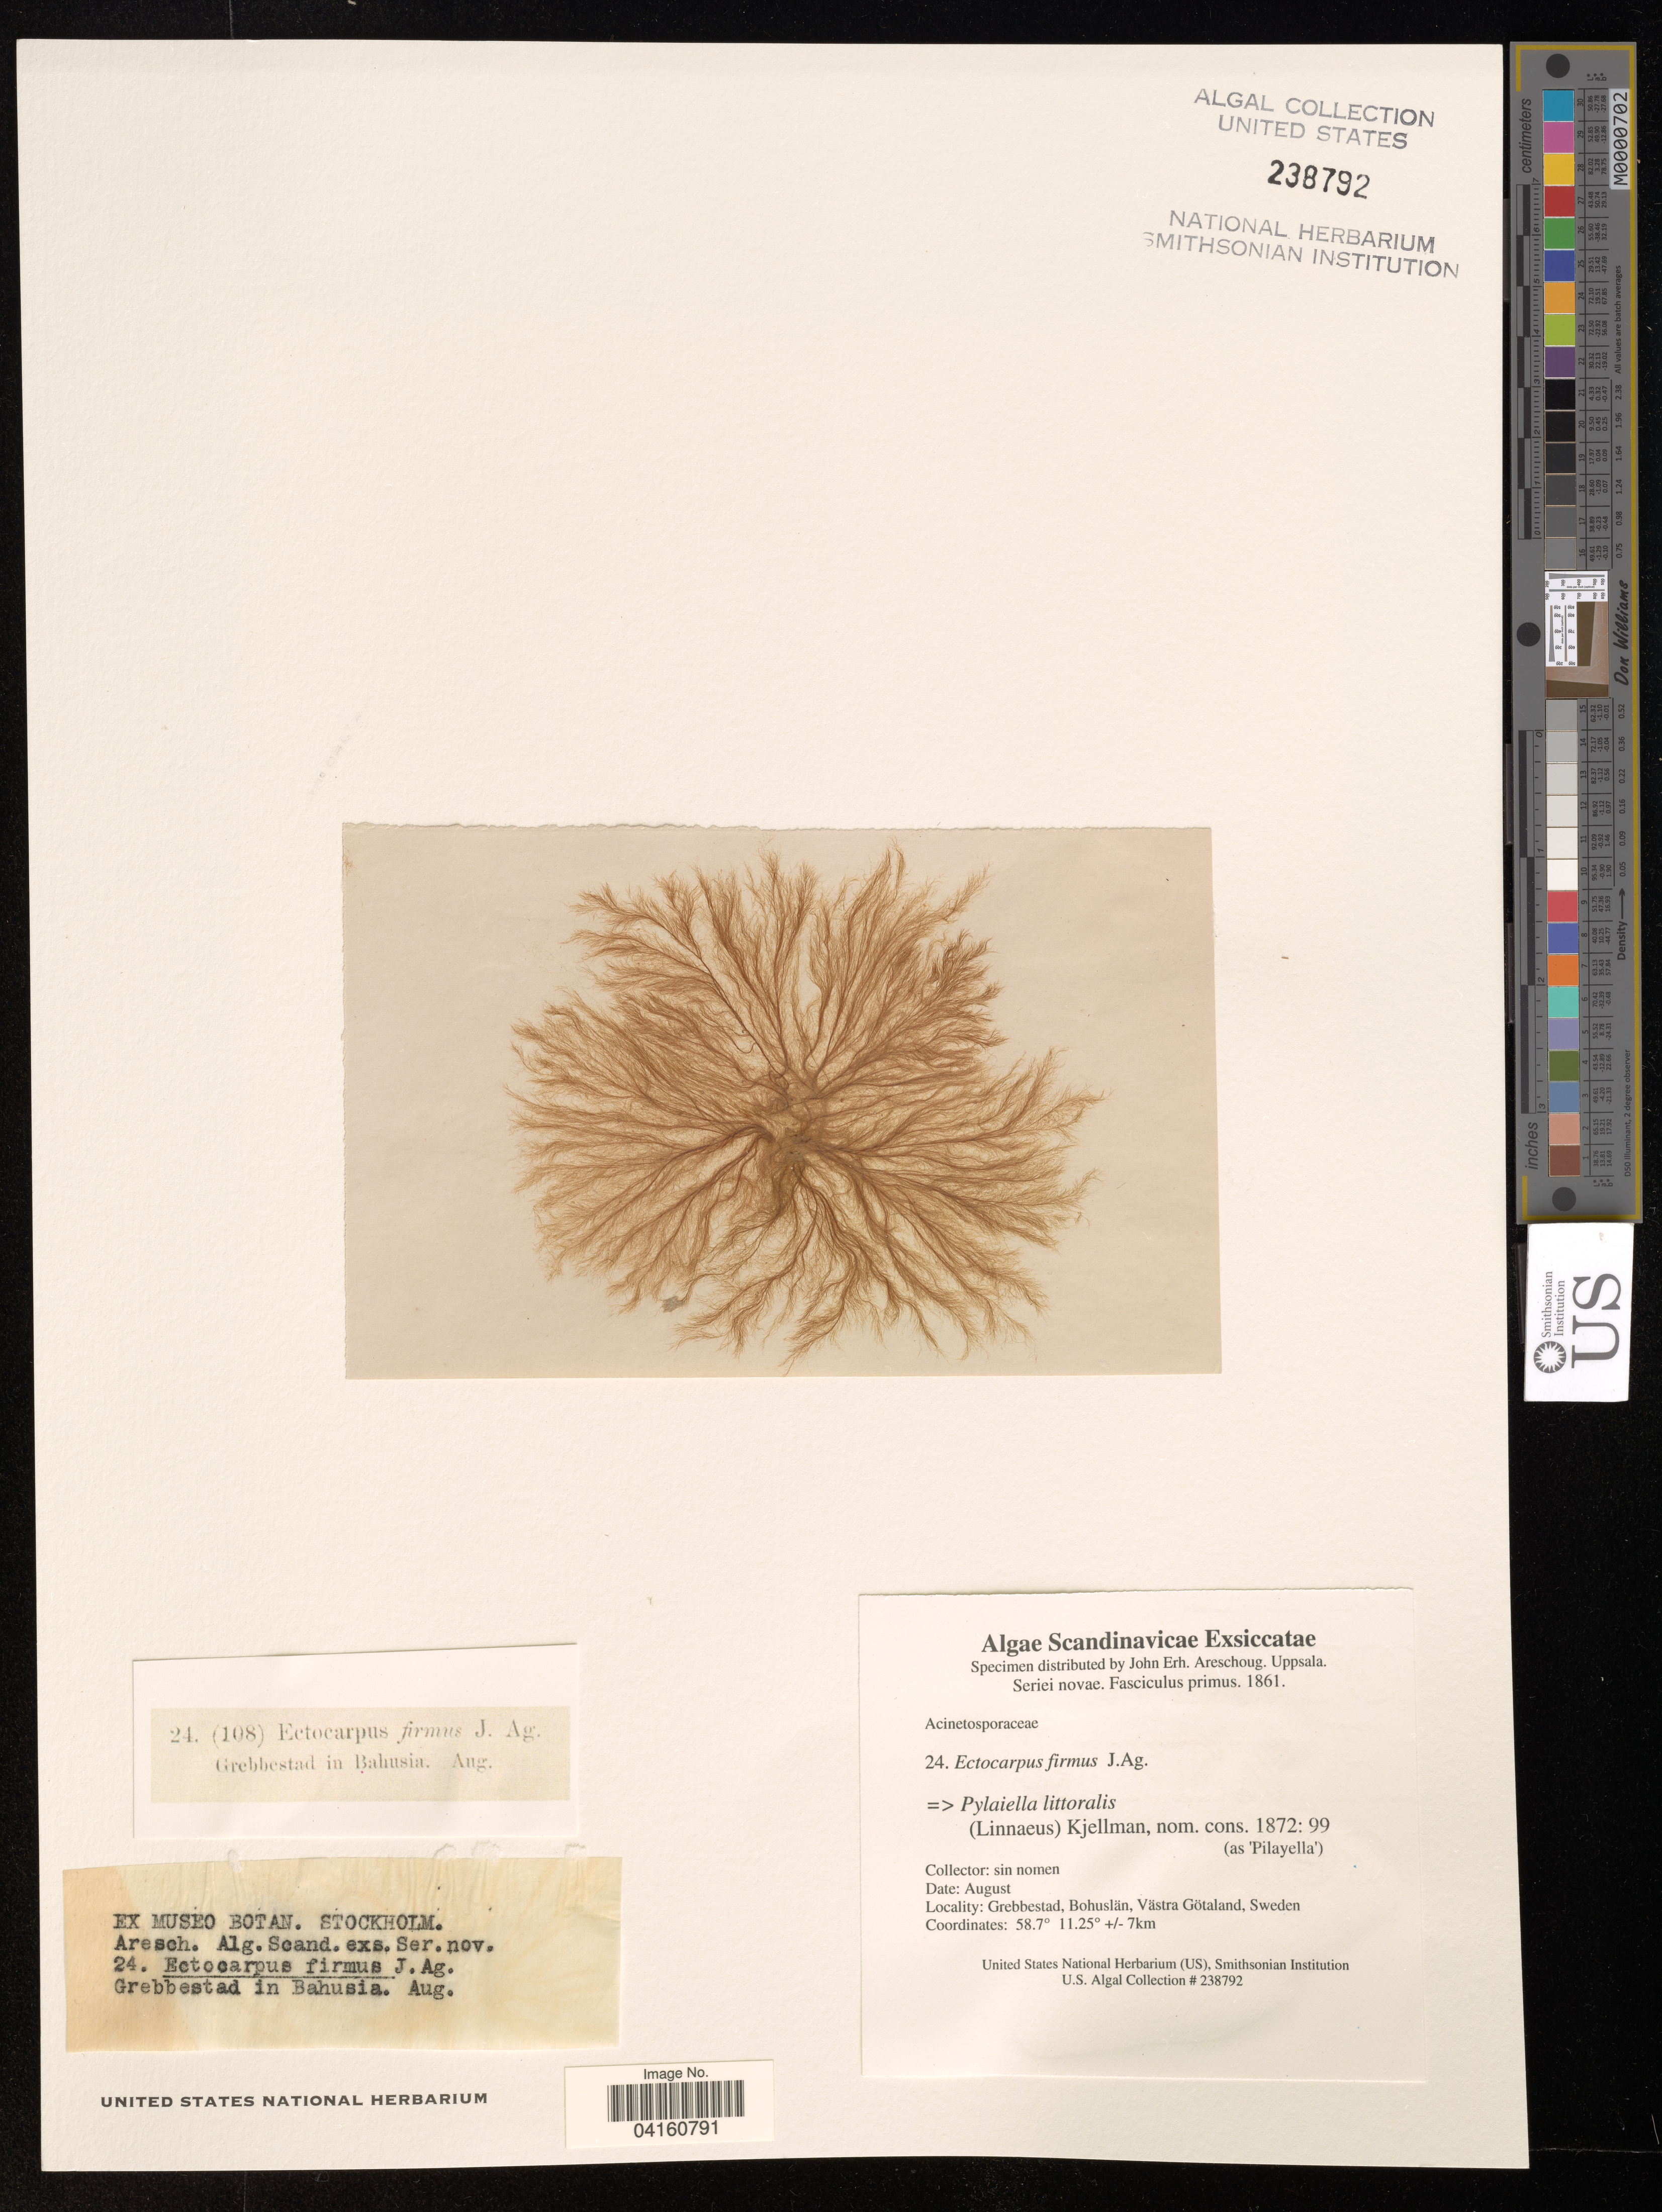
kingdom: Chromista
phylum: Ochrophyta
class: Phaeophyceae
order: Ectocarpales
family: Ectocarpaceae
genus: Ectocarpus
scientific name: Ectocarpus firmus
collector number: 24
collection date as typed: August 1861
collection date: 1861-08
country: Sweden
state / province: Västra Götaland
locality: Grebbestad, Bohaslan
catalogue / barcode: US 238792